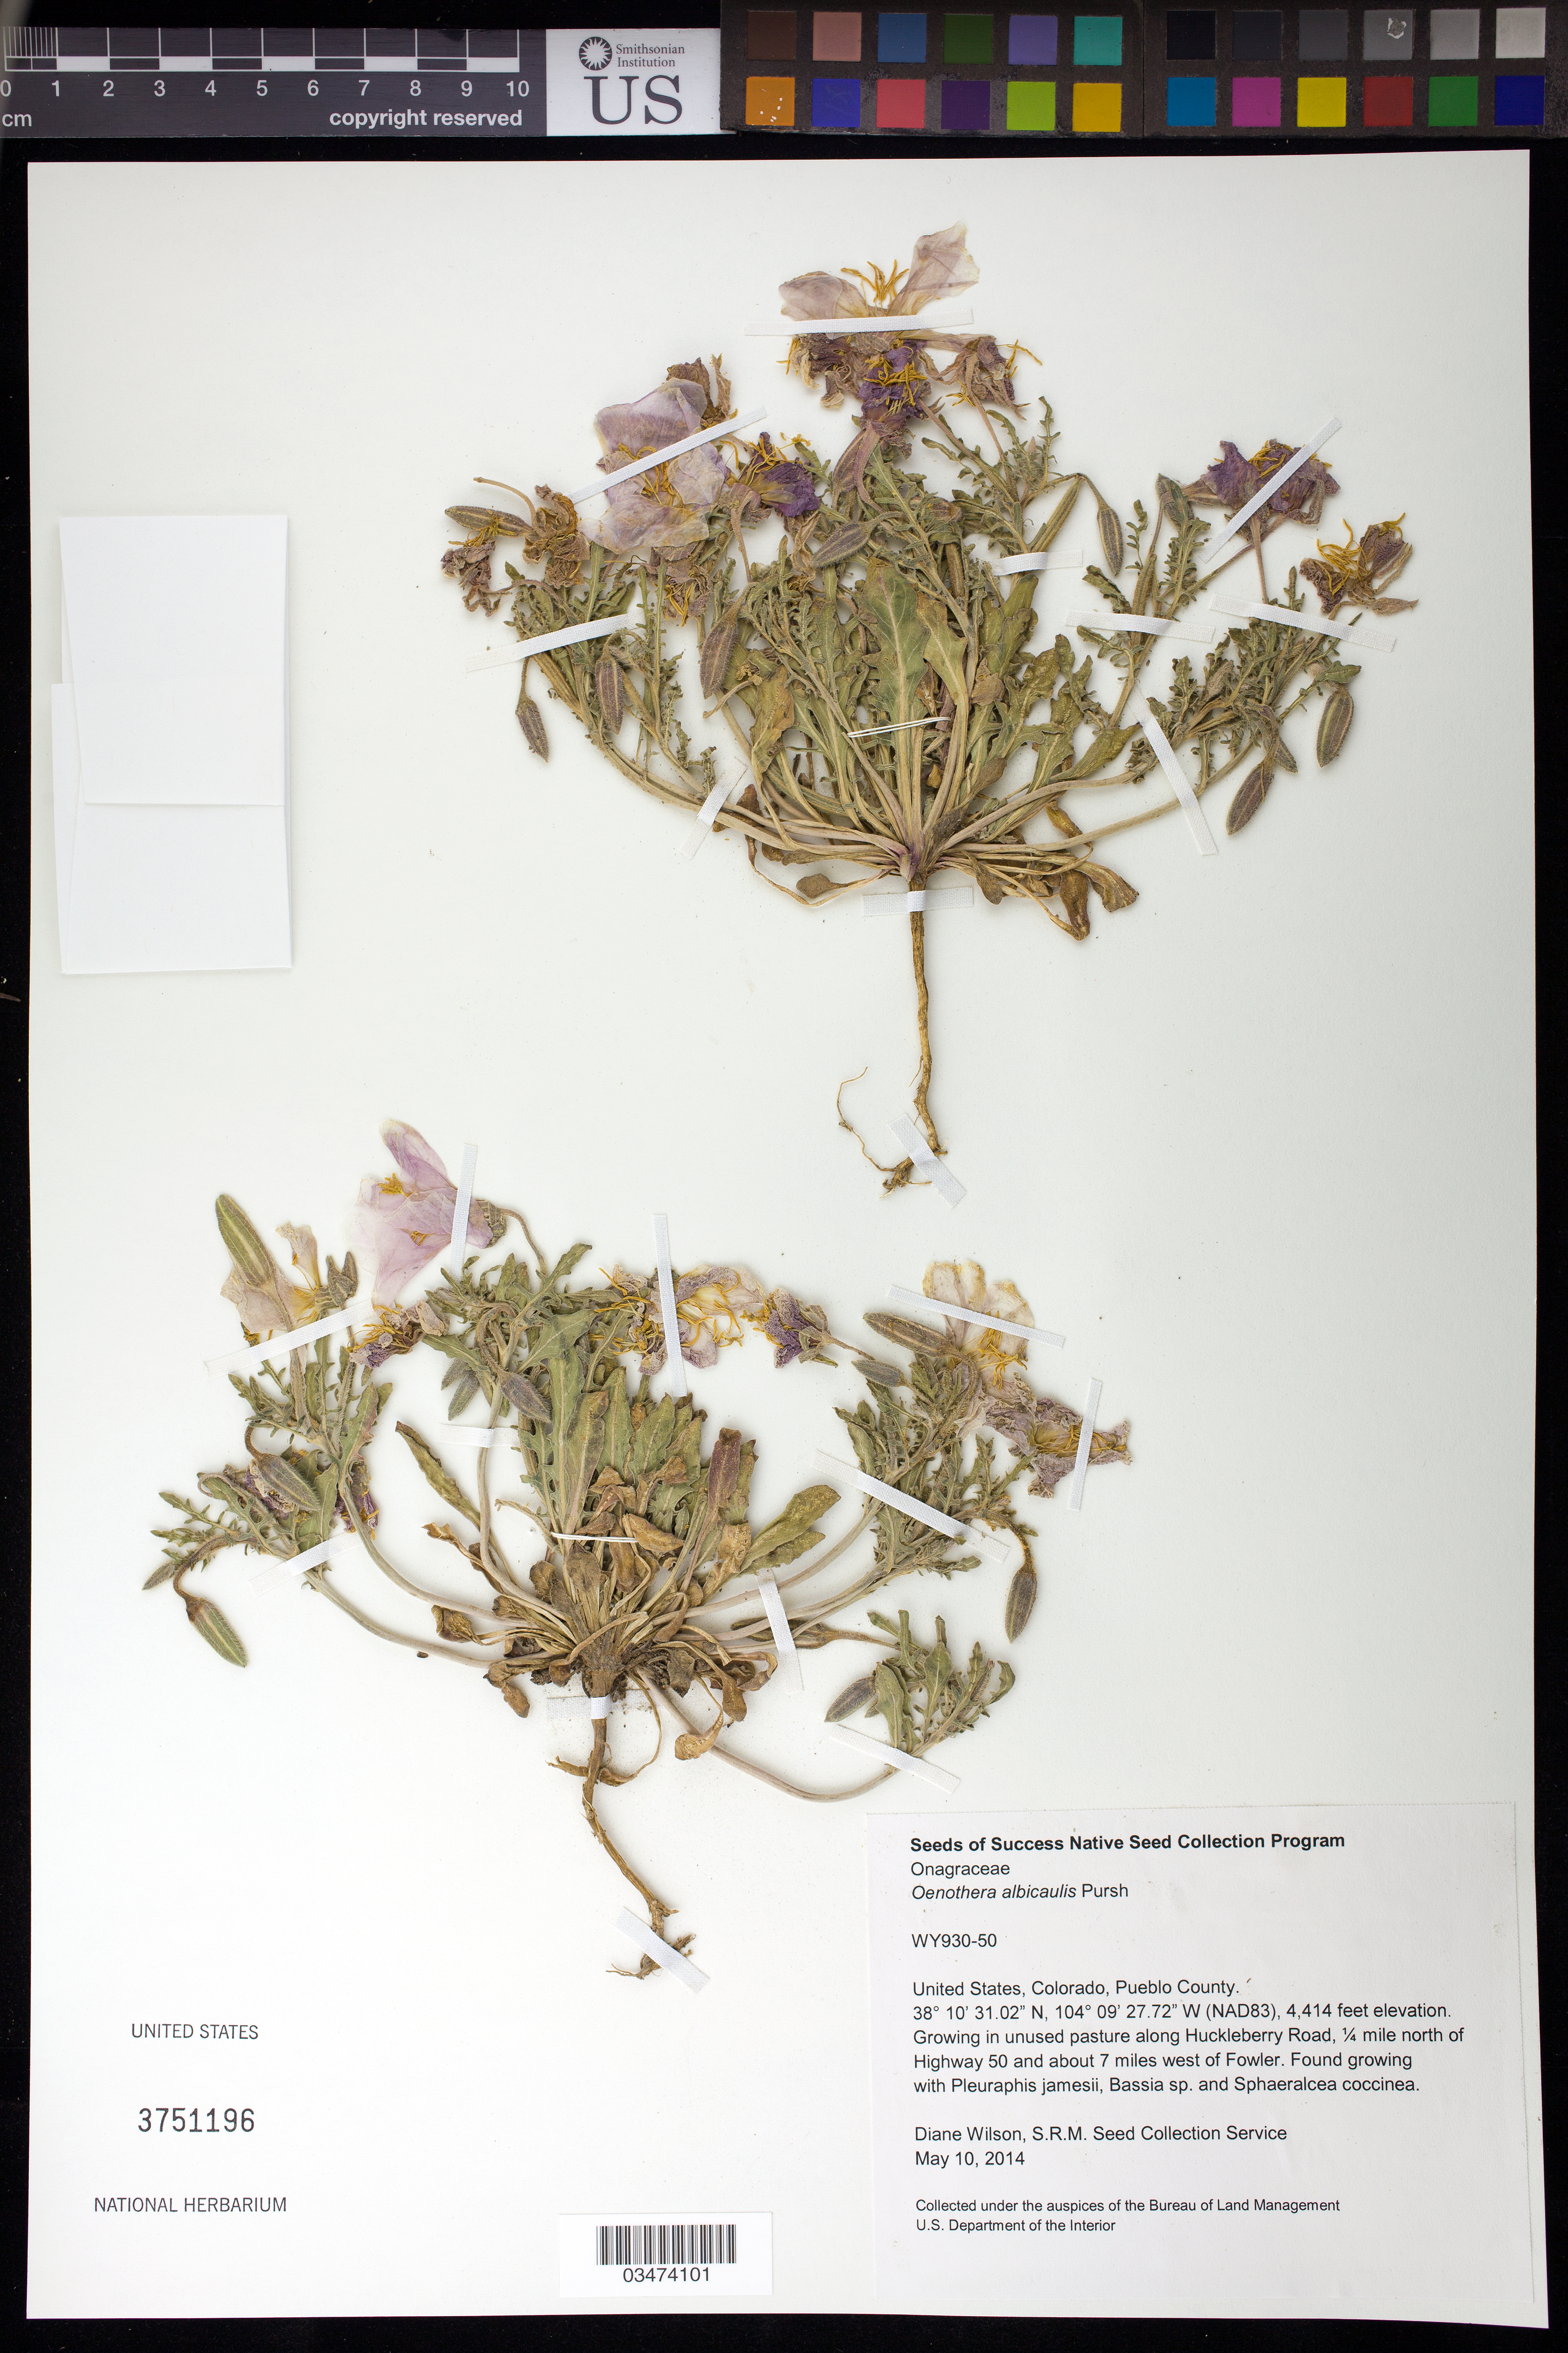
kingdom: Plantae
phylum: Tracheophyta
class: Magnoliopsida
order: Myrtales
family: Onagraceae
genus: Oenothera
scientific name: Oenothera albicaulis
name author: Pursh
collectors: D. Wilson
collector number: WY930-50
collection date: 2014-05-10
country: United States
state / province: Colorado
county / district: Pueblo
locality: Along Huckleberry Rd, 1/4 mile N of Hwy 50, about 7 miles W of Fowler.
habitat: Growing with Pleuraphis jamesii, Bassia sp. and Sphaeralcea coccinea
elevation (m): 1345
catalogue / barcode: US 3751196